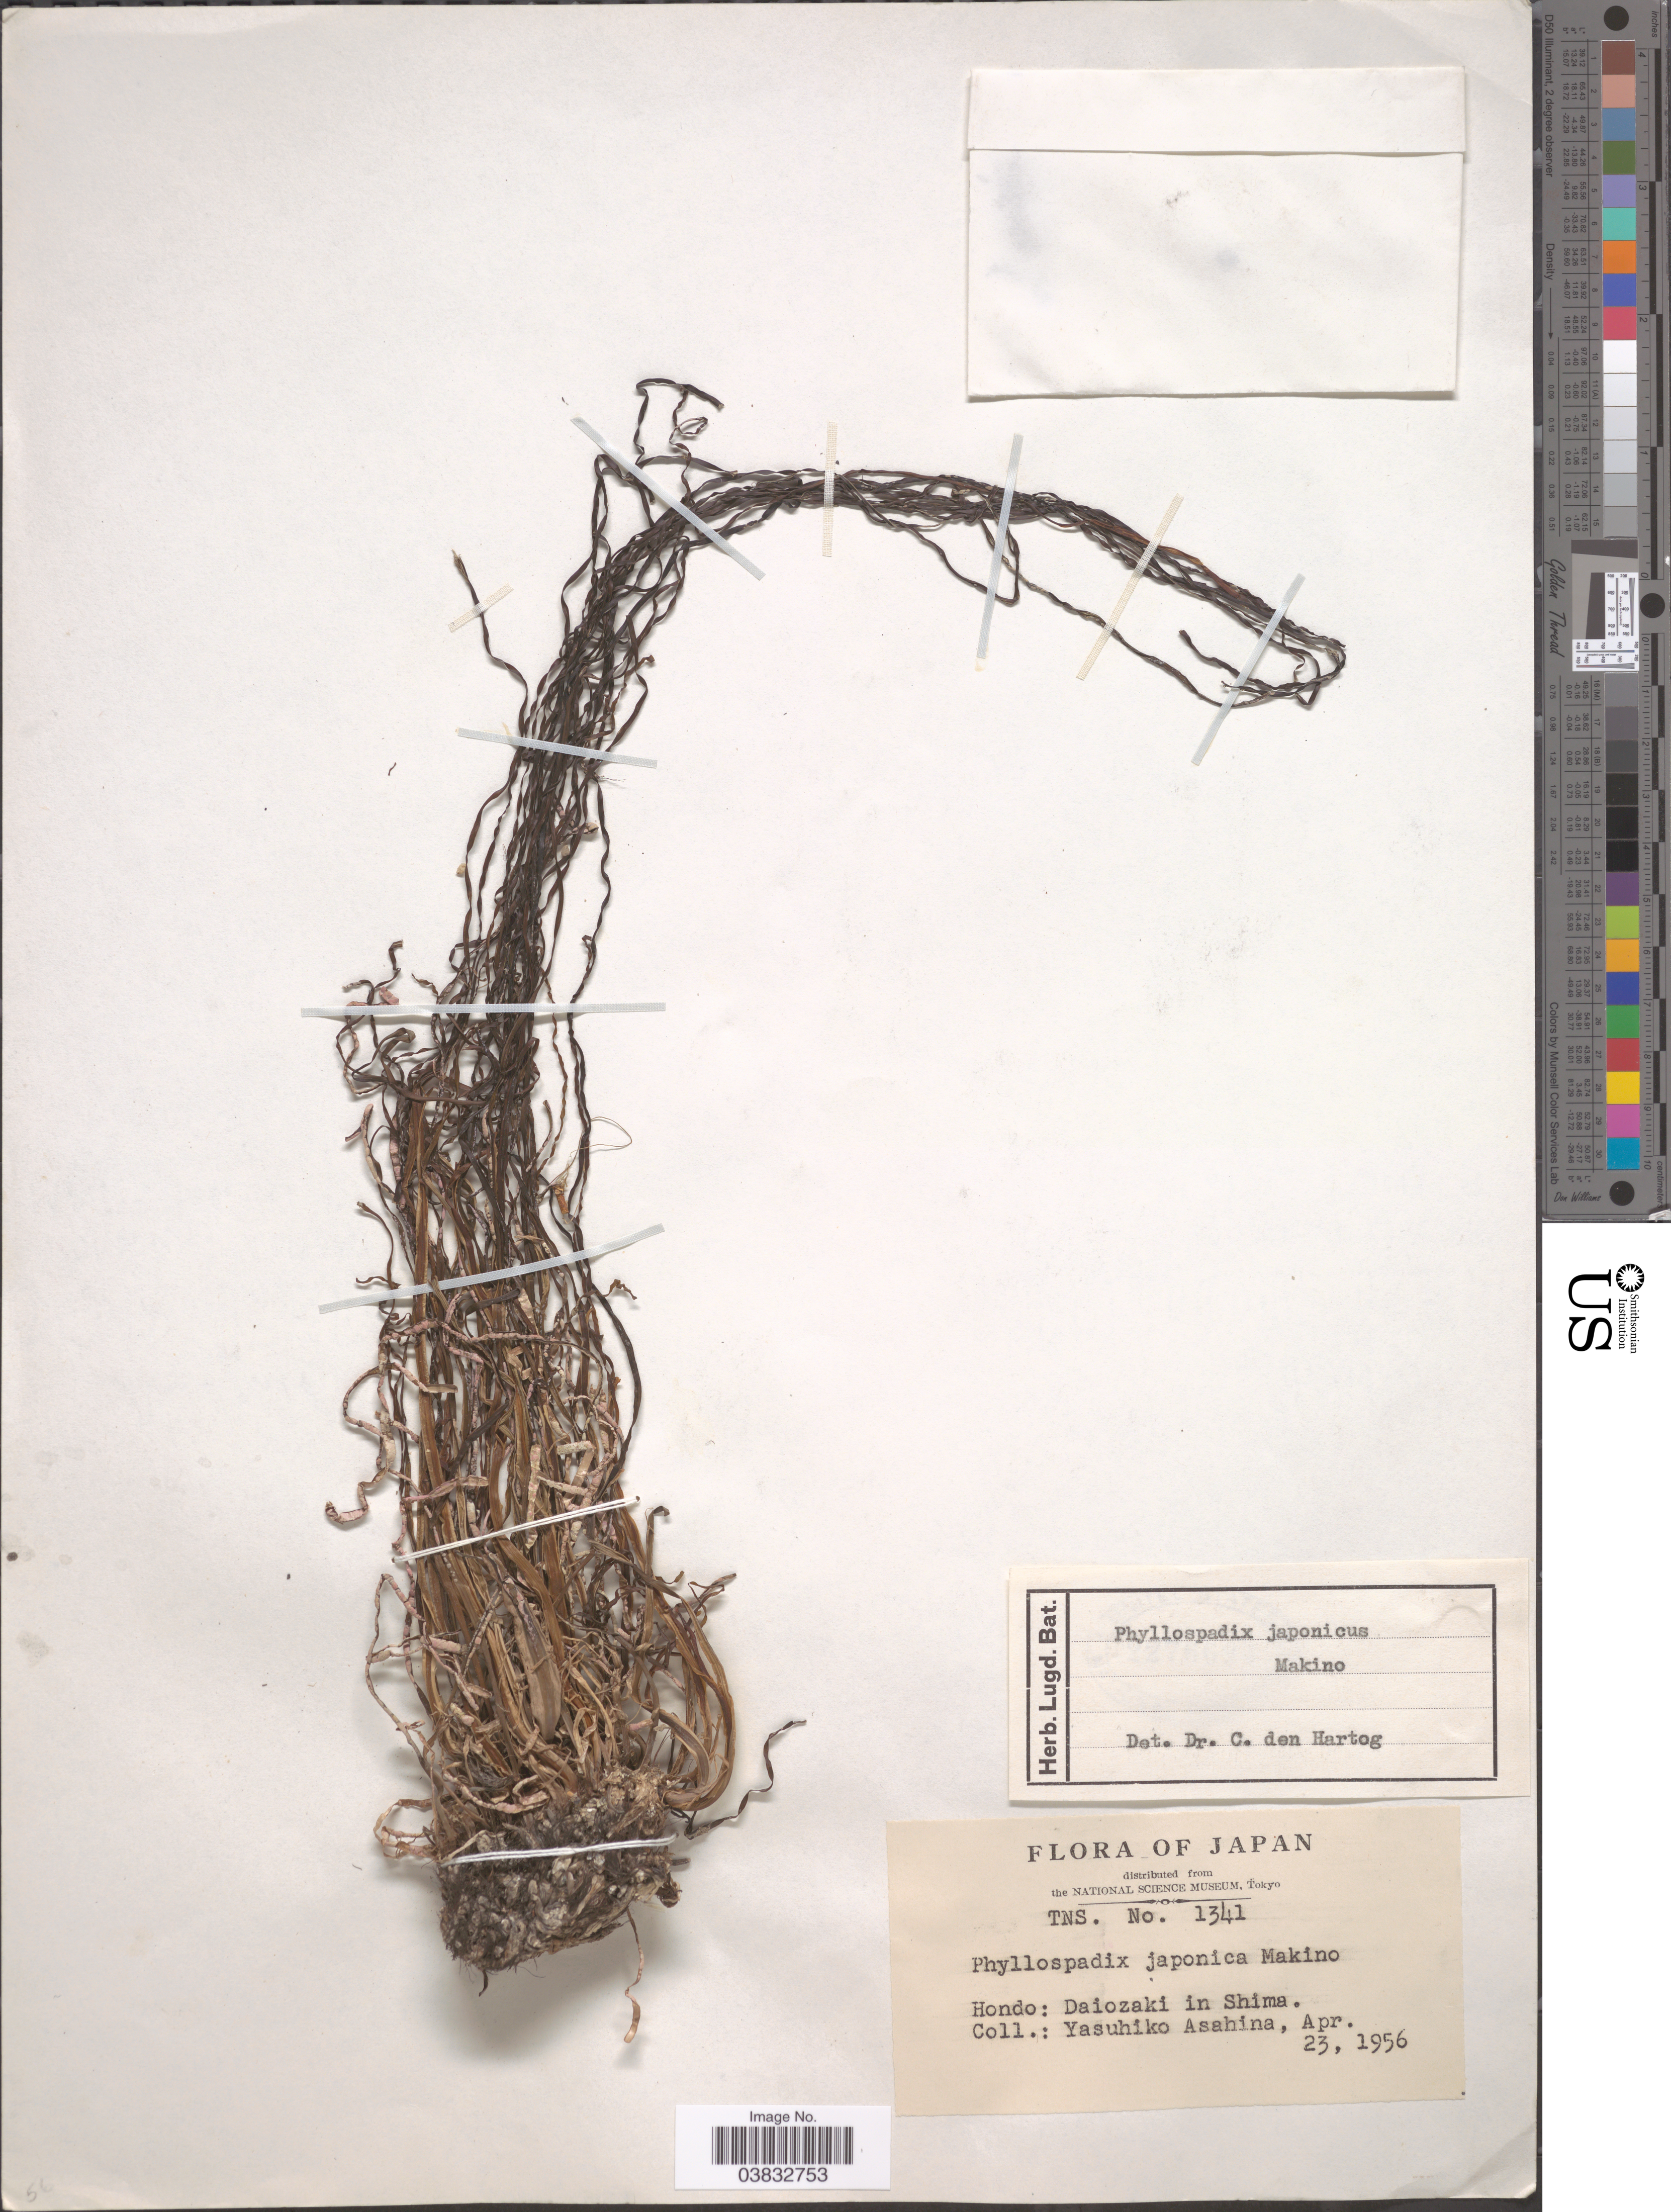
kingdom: Plantae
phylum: Tracheophyta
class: Liliopsida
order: Alismatales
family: Zosteraceae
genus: Zostera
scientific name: Zostera japonica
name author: Asch. & Graebn.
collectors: Y. Asahina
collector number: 1341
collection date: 1956-04-23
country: Japan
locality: Hondo: Daiozaki in Shima.